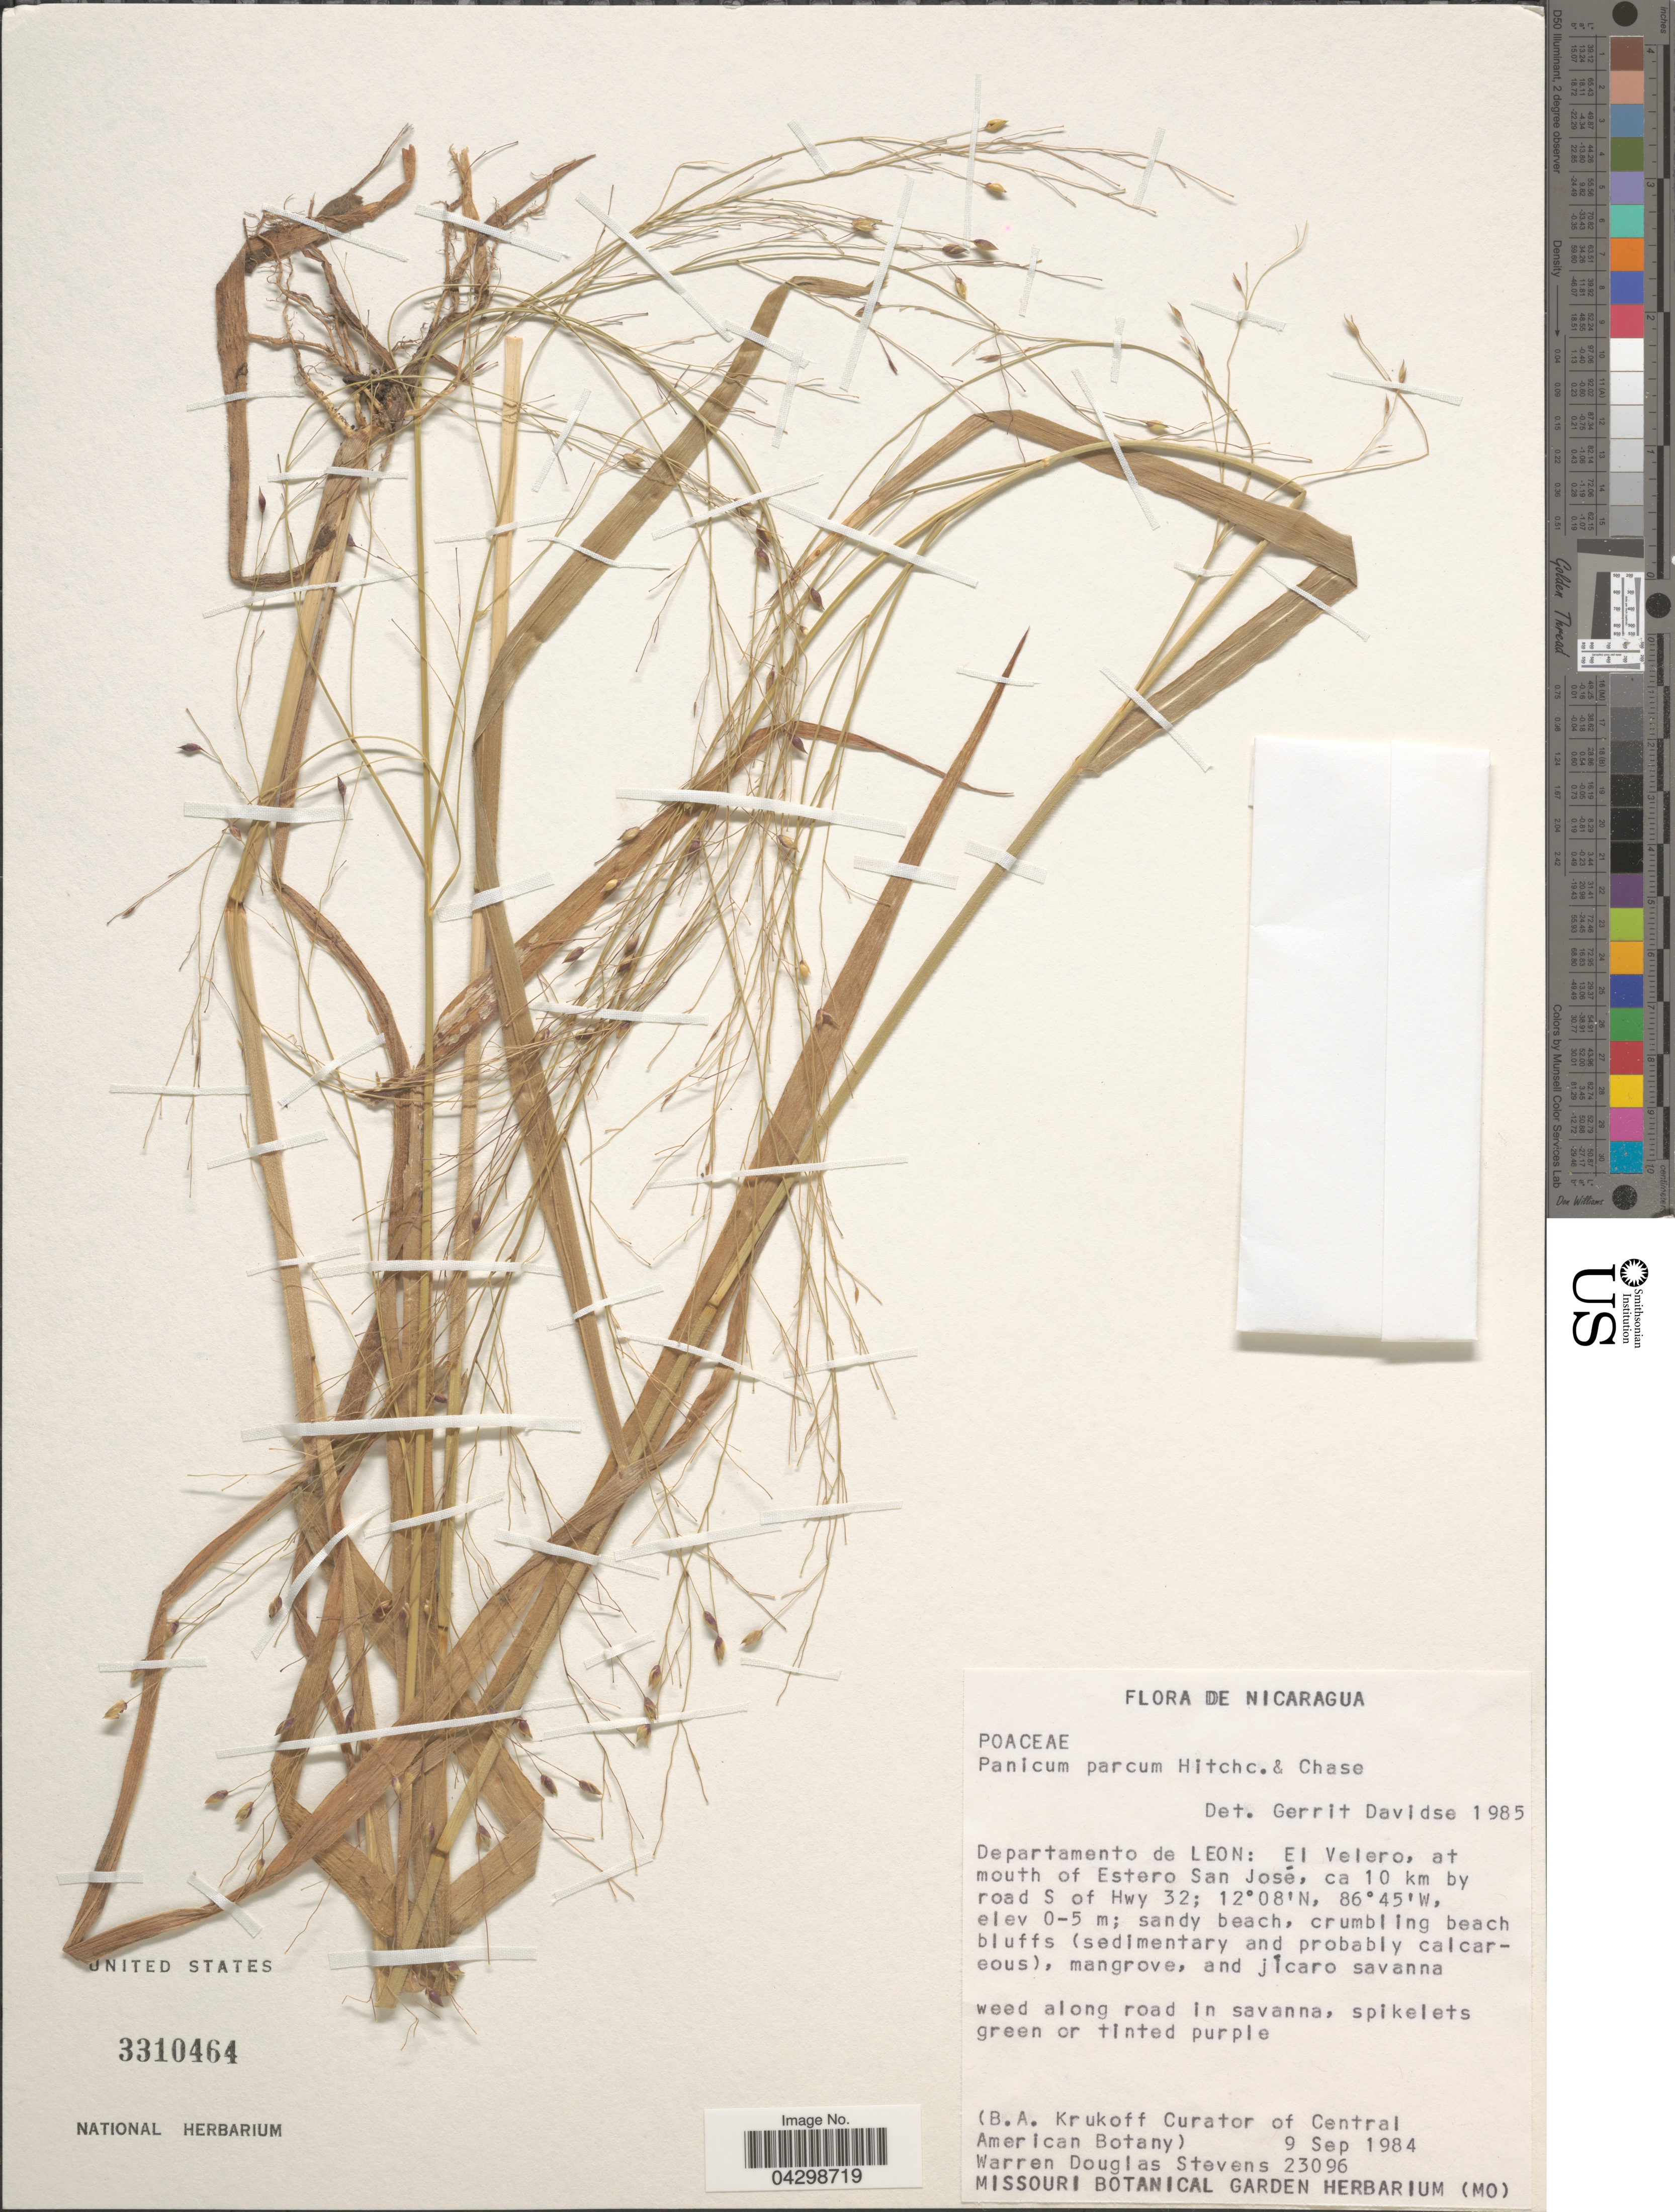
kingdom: Plantae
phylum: Tracheophyta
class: Liliopsida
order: Poales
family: Poaceae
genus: Panicum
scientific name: Panicum parcum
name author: Hitchc. & Chase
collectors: W. D. Stevens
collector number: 23096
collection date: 1984-09-09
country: Nicaragua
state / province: Leon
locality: Departamento de Leon: El Velero, at mouth of Estero San José, ca 10 km by road S of Hwy 32.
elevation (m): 0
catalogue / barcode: US 3310464